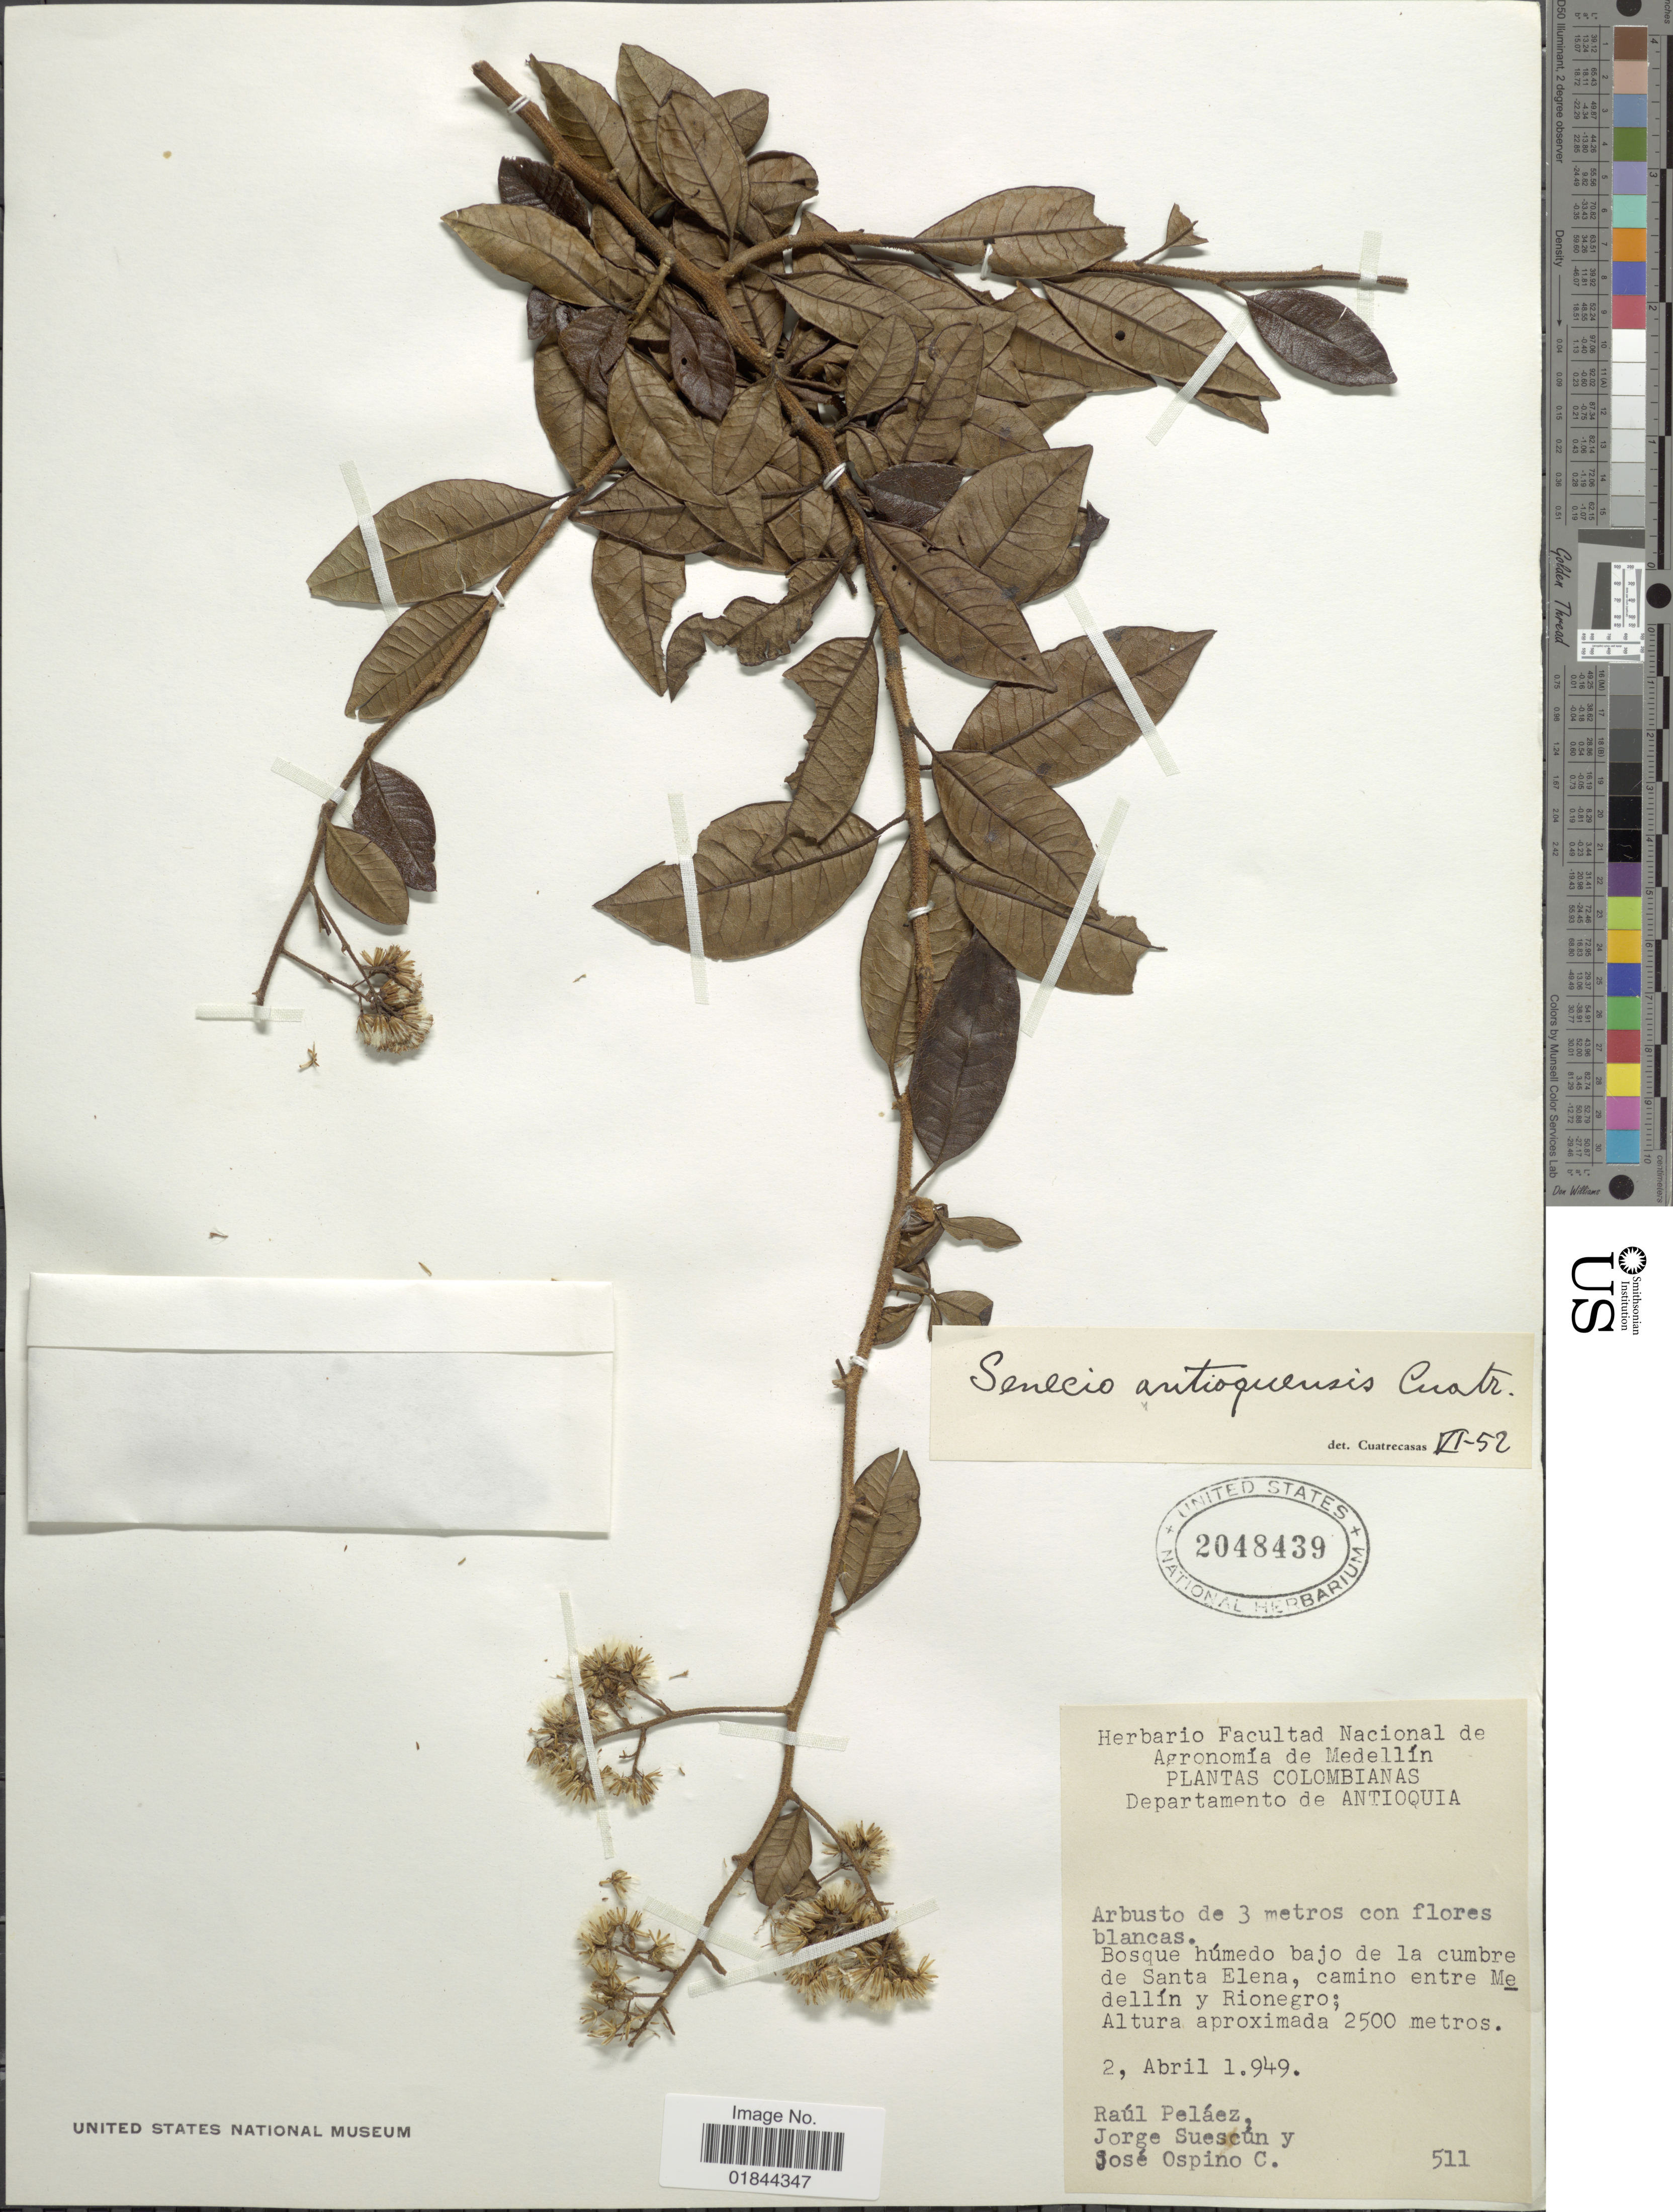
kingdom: Plantae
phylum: Tracheophyta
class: Magnoliopsida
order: Asterales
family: Asteraceae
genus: Pentacalia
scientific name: Pentacalia antioquensis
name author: (Cuatrec.) Cuatrec.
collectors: R. Pelaez, D. Suescún & J. Ospino Carvajal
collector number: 511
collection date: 1949-04-02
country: Colombia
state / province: Antioquia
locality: Bosque húmedo bako de la cumbre de Santa Elena, camino entre Medellín y Rio Negro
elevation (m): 2500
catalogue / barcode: US 2048439